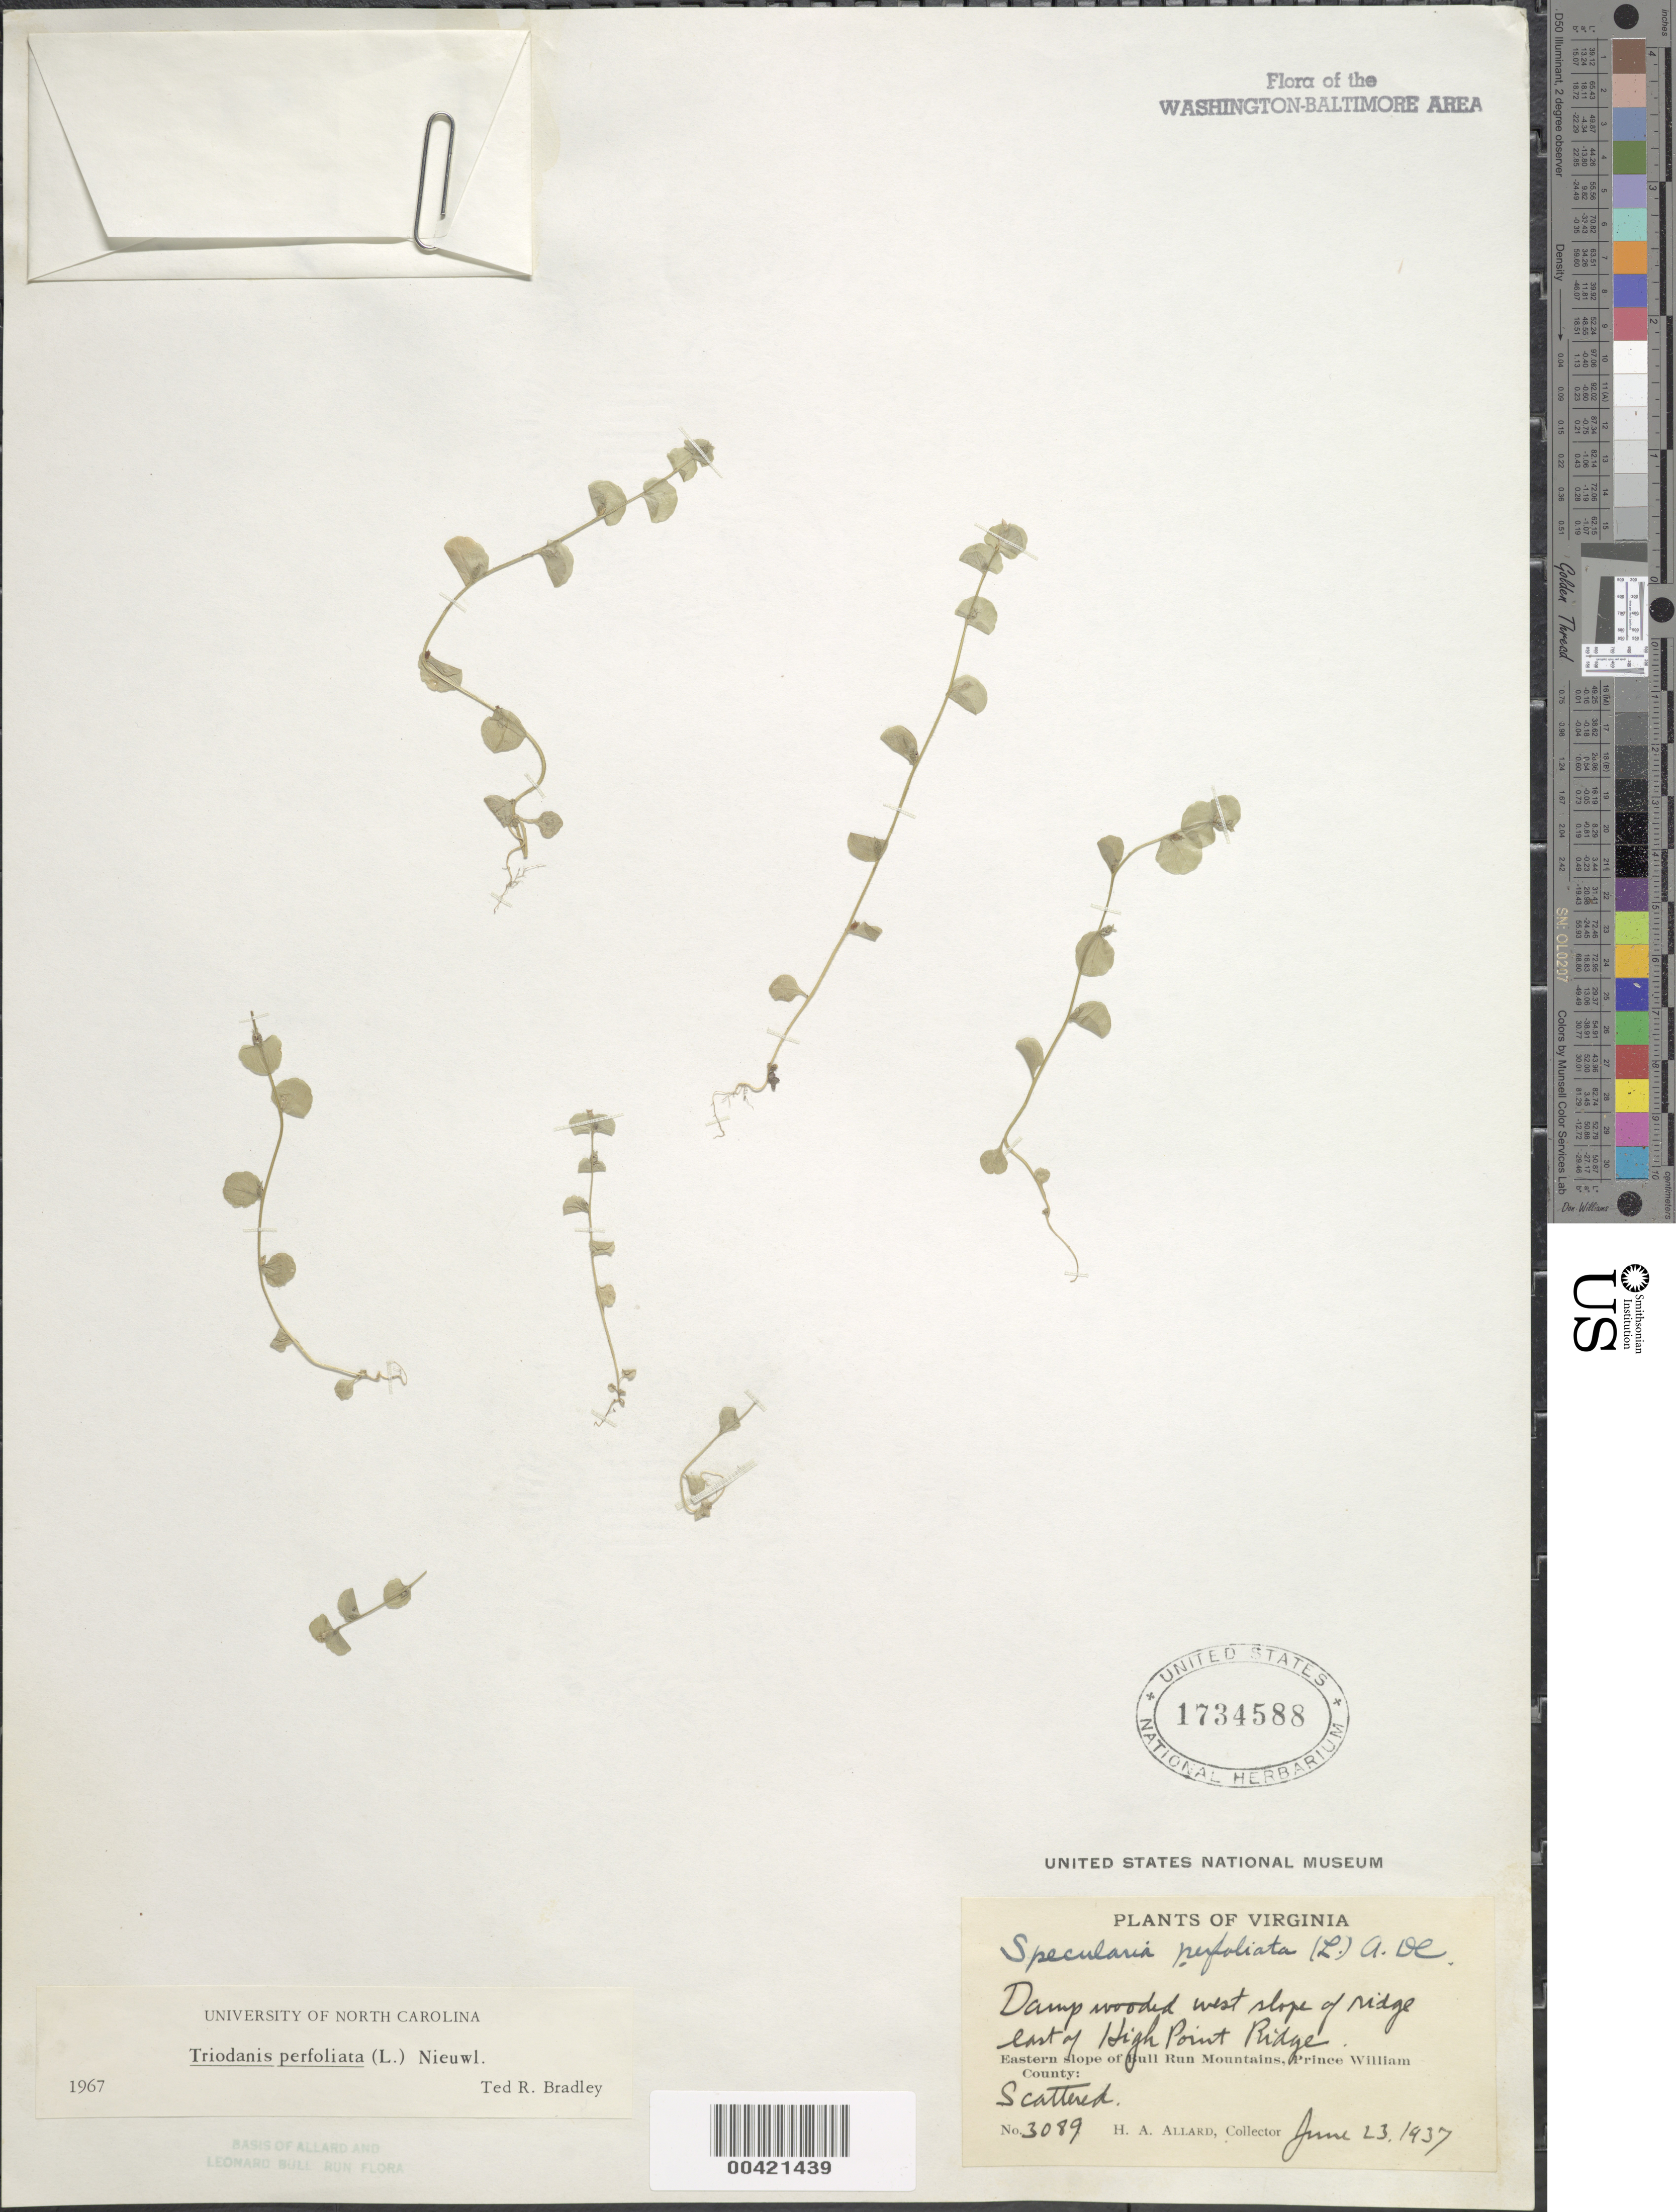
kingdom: Plantae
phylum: Tracheophyta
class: Magnoliopsida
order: Asterales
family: Campanulaceae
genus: Triodanis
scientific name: Triodanis perfoliata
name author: (L.) Nieuwl.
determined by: Bradley, T. R.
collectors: H. A. Allard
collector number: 3089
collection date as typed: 23 Jun 1937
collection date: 1937-06-23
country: United States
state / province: Virginia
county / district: Prince William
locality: Eastern slope of Bull Run Mts: west slope of ridge east of High Point Ridge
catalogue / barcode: US 1734588